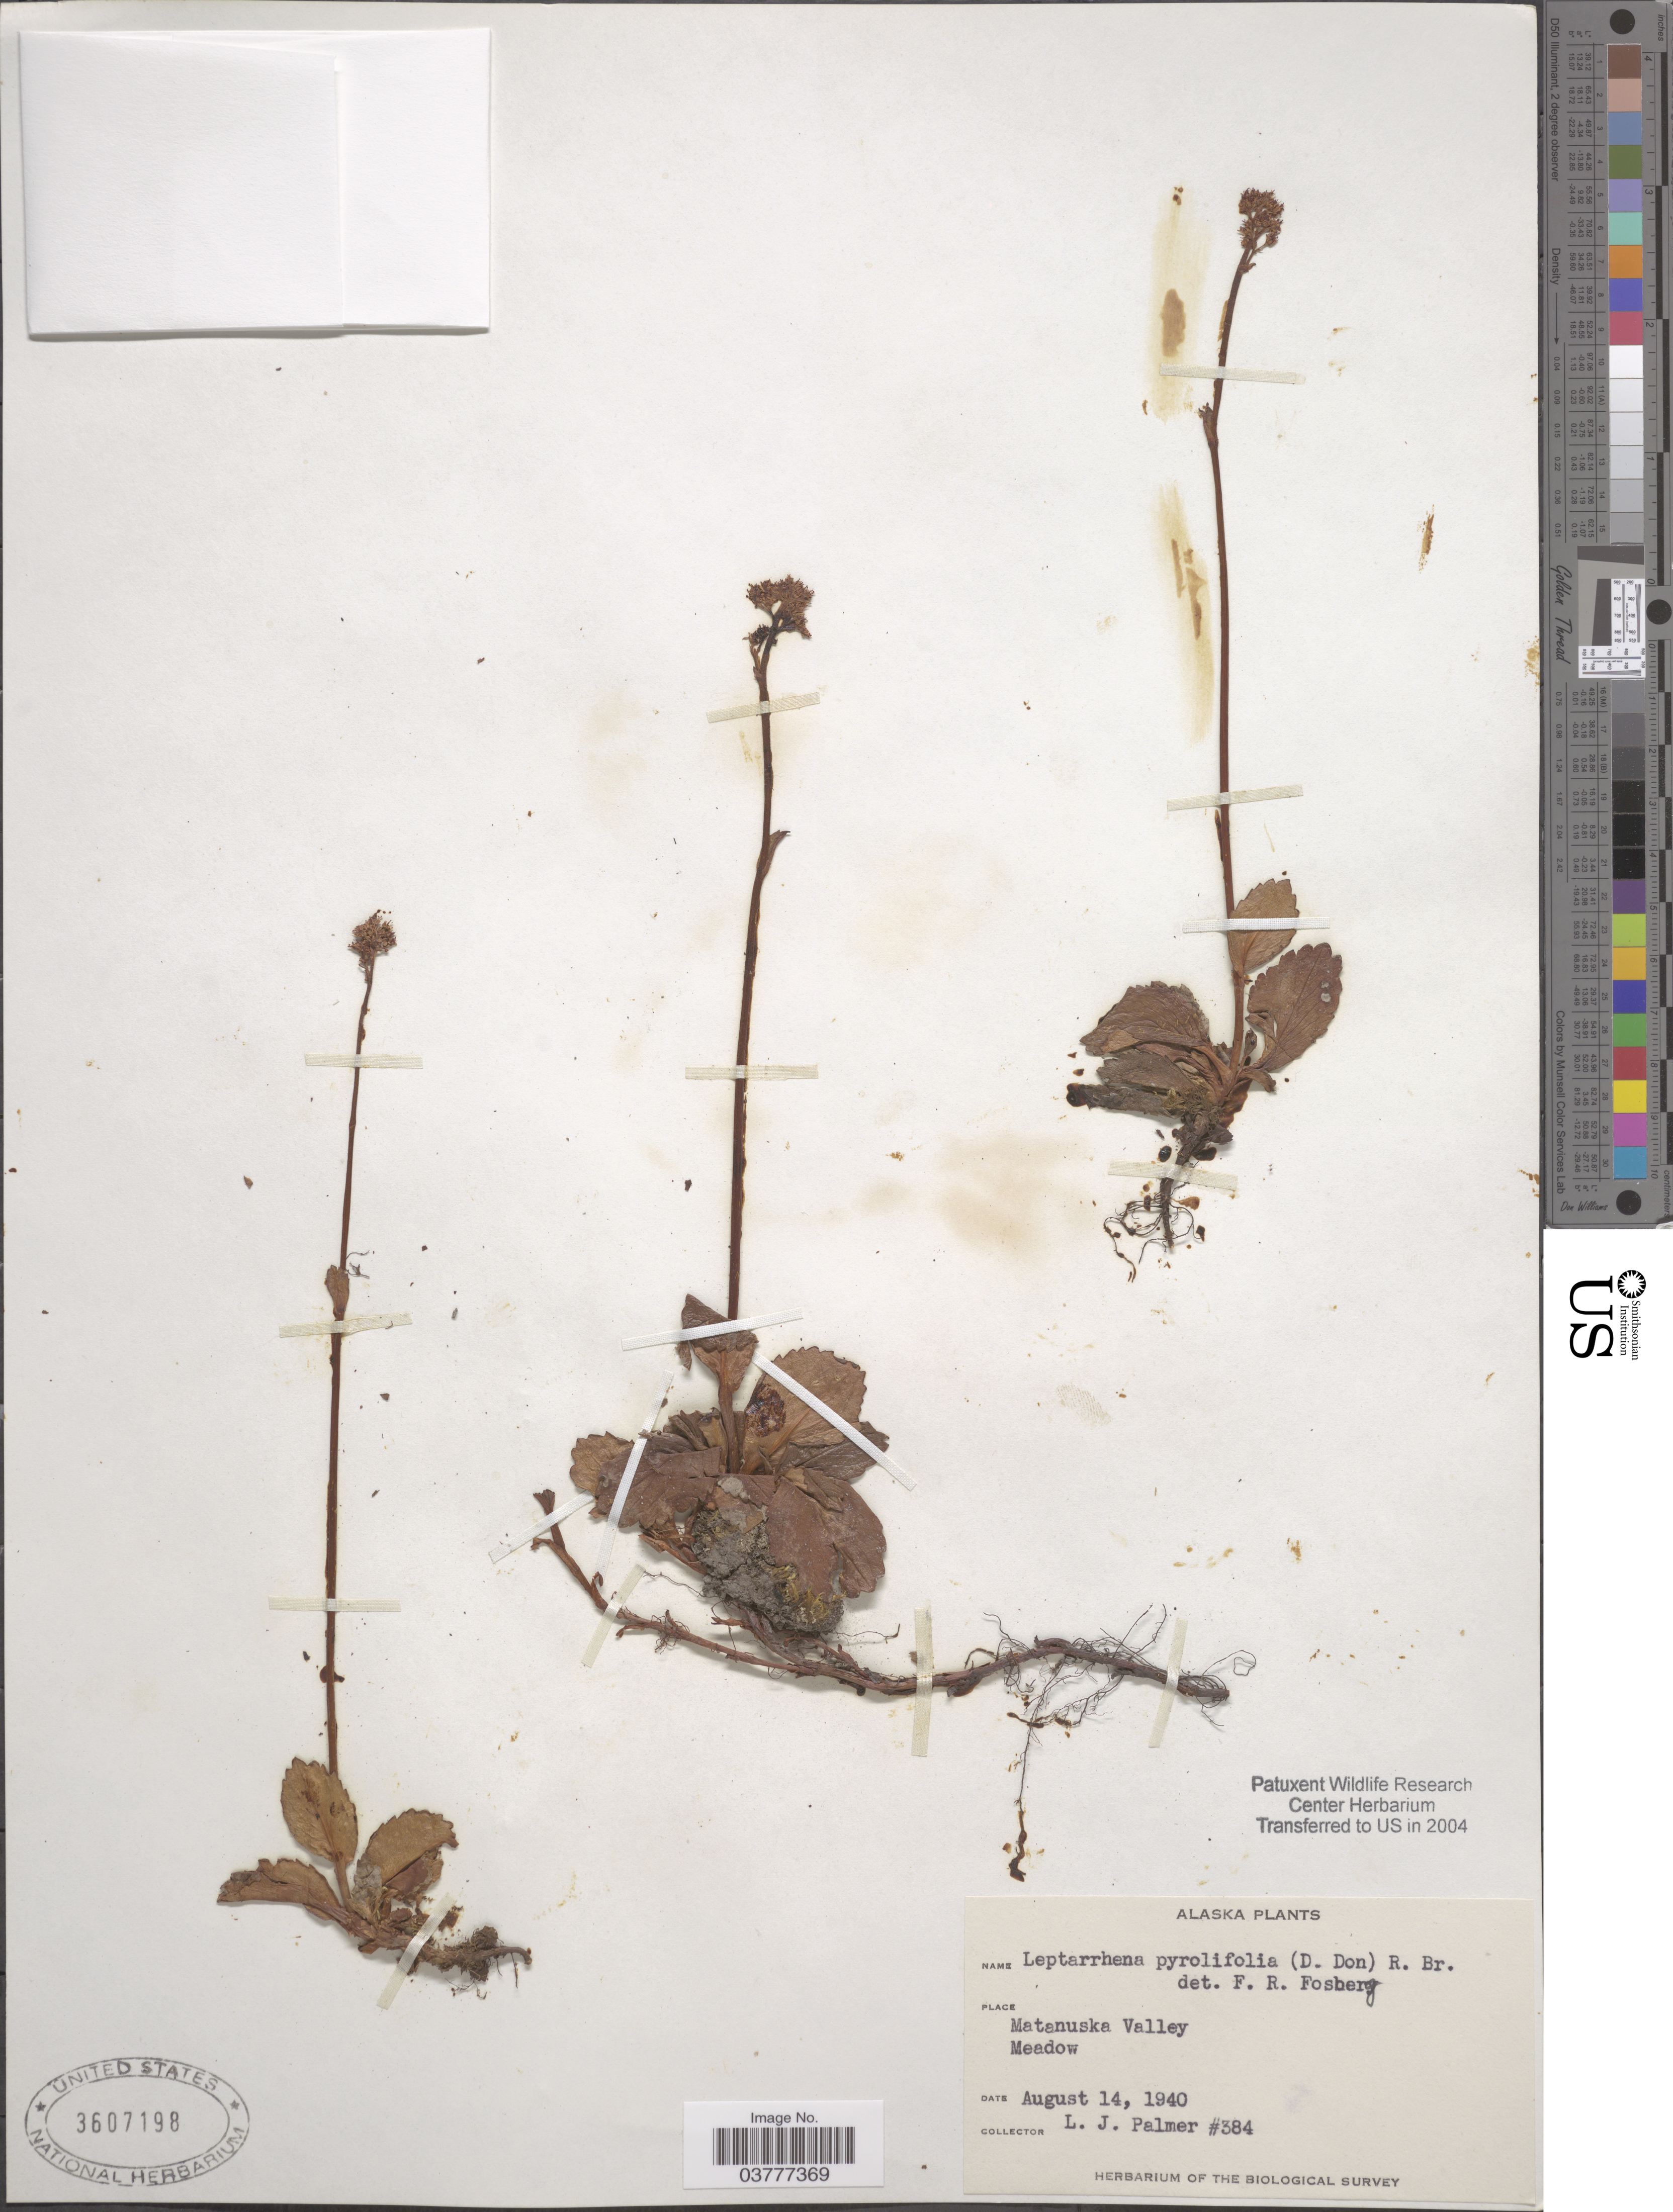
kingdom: Plantae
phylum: Tracheophyta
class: Magnoliopsida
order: Saxifragales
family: Saxifragaceae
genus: Leptarrhena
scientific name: Leptarrhena pyrolifolia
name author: (D. Don) Ser.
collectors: L. J. Palmer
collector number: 384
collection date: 1940-08-14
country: United States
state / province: Alaska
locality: Matanuska Valley.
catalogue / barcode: US 3607198